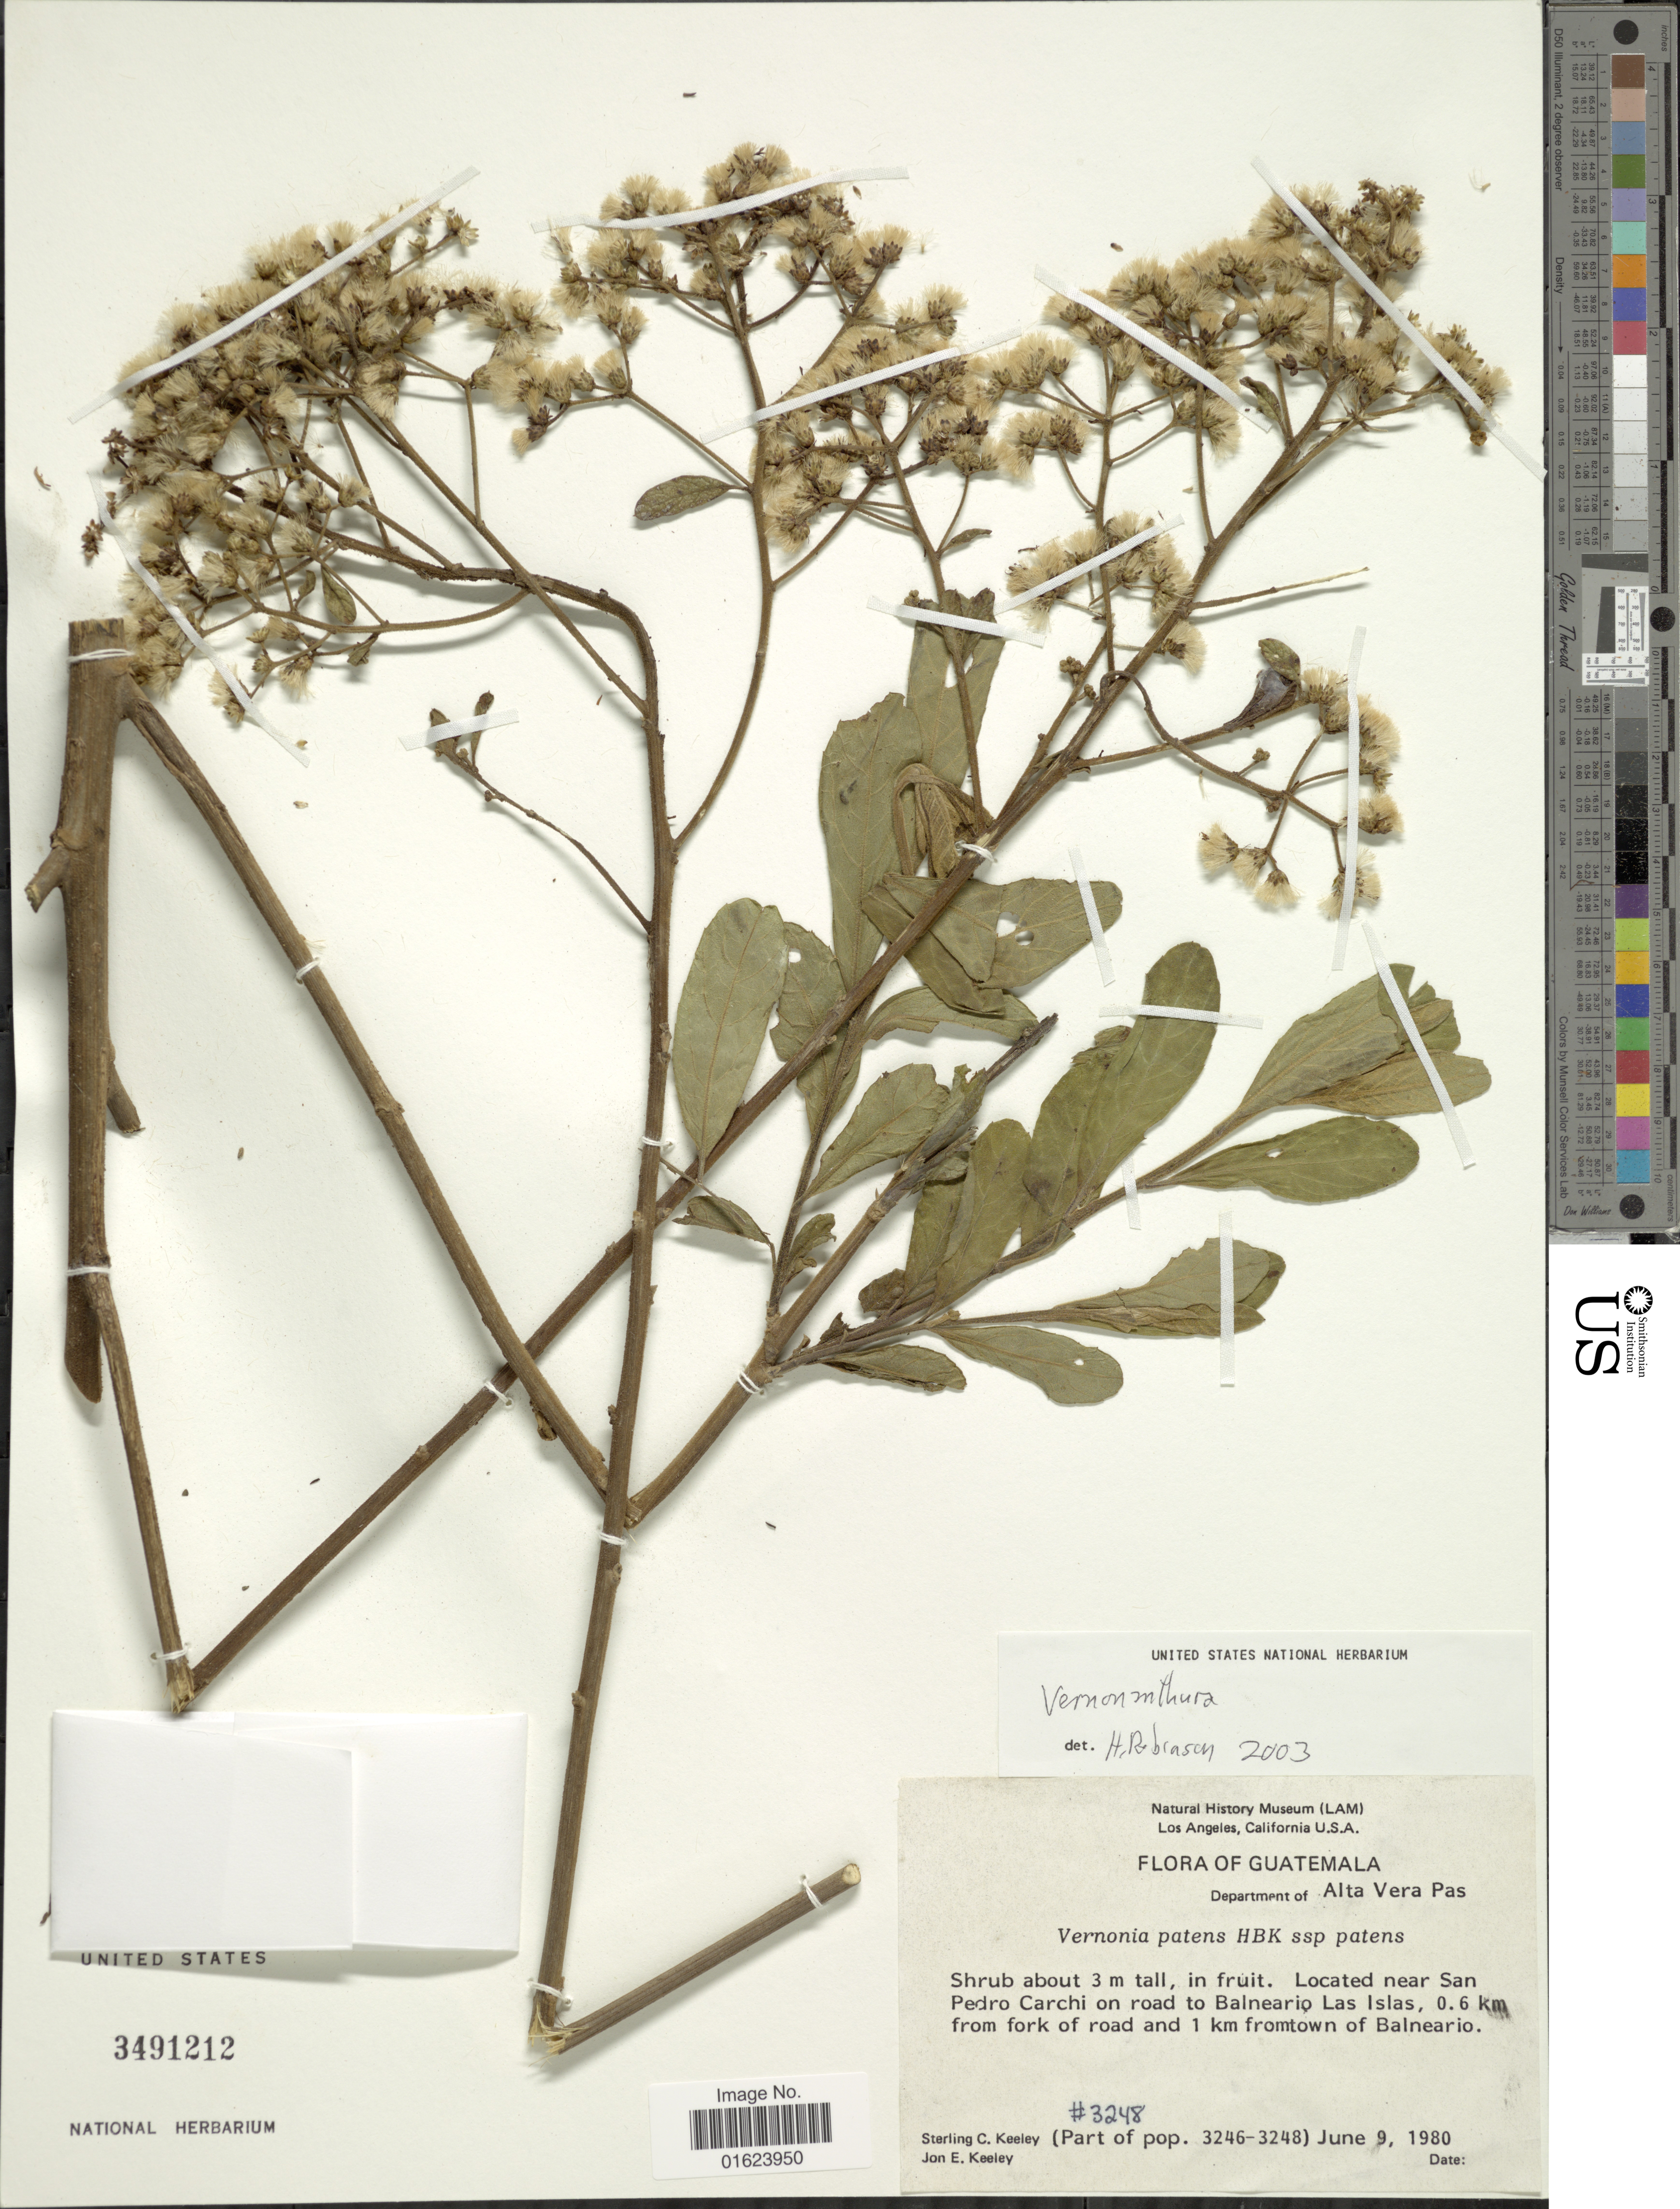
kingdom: Plantae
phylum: Tracheophyta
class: Magnoliopsida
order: Asterales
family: Asteraceae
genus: Vernonanthura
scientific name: Vernonanthura patens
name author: (Kunth) H. Rob.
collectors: S. C. Keeley & J. E. Keeley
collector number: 3248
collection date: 1980-06-09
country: Guatemala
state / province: Alta Verapaz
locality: Guatemala, Department of Alta Vera Pas. Located near San Pedro Carchi on road to Balneario Las Islas, 0.6 km from fork of road and 1 km fromtown of Balneario.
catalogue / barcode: US 3491212